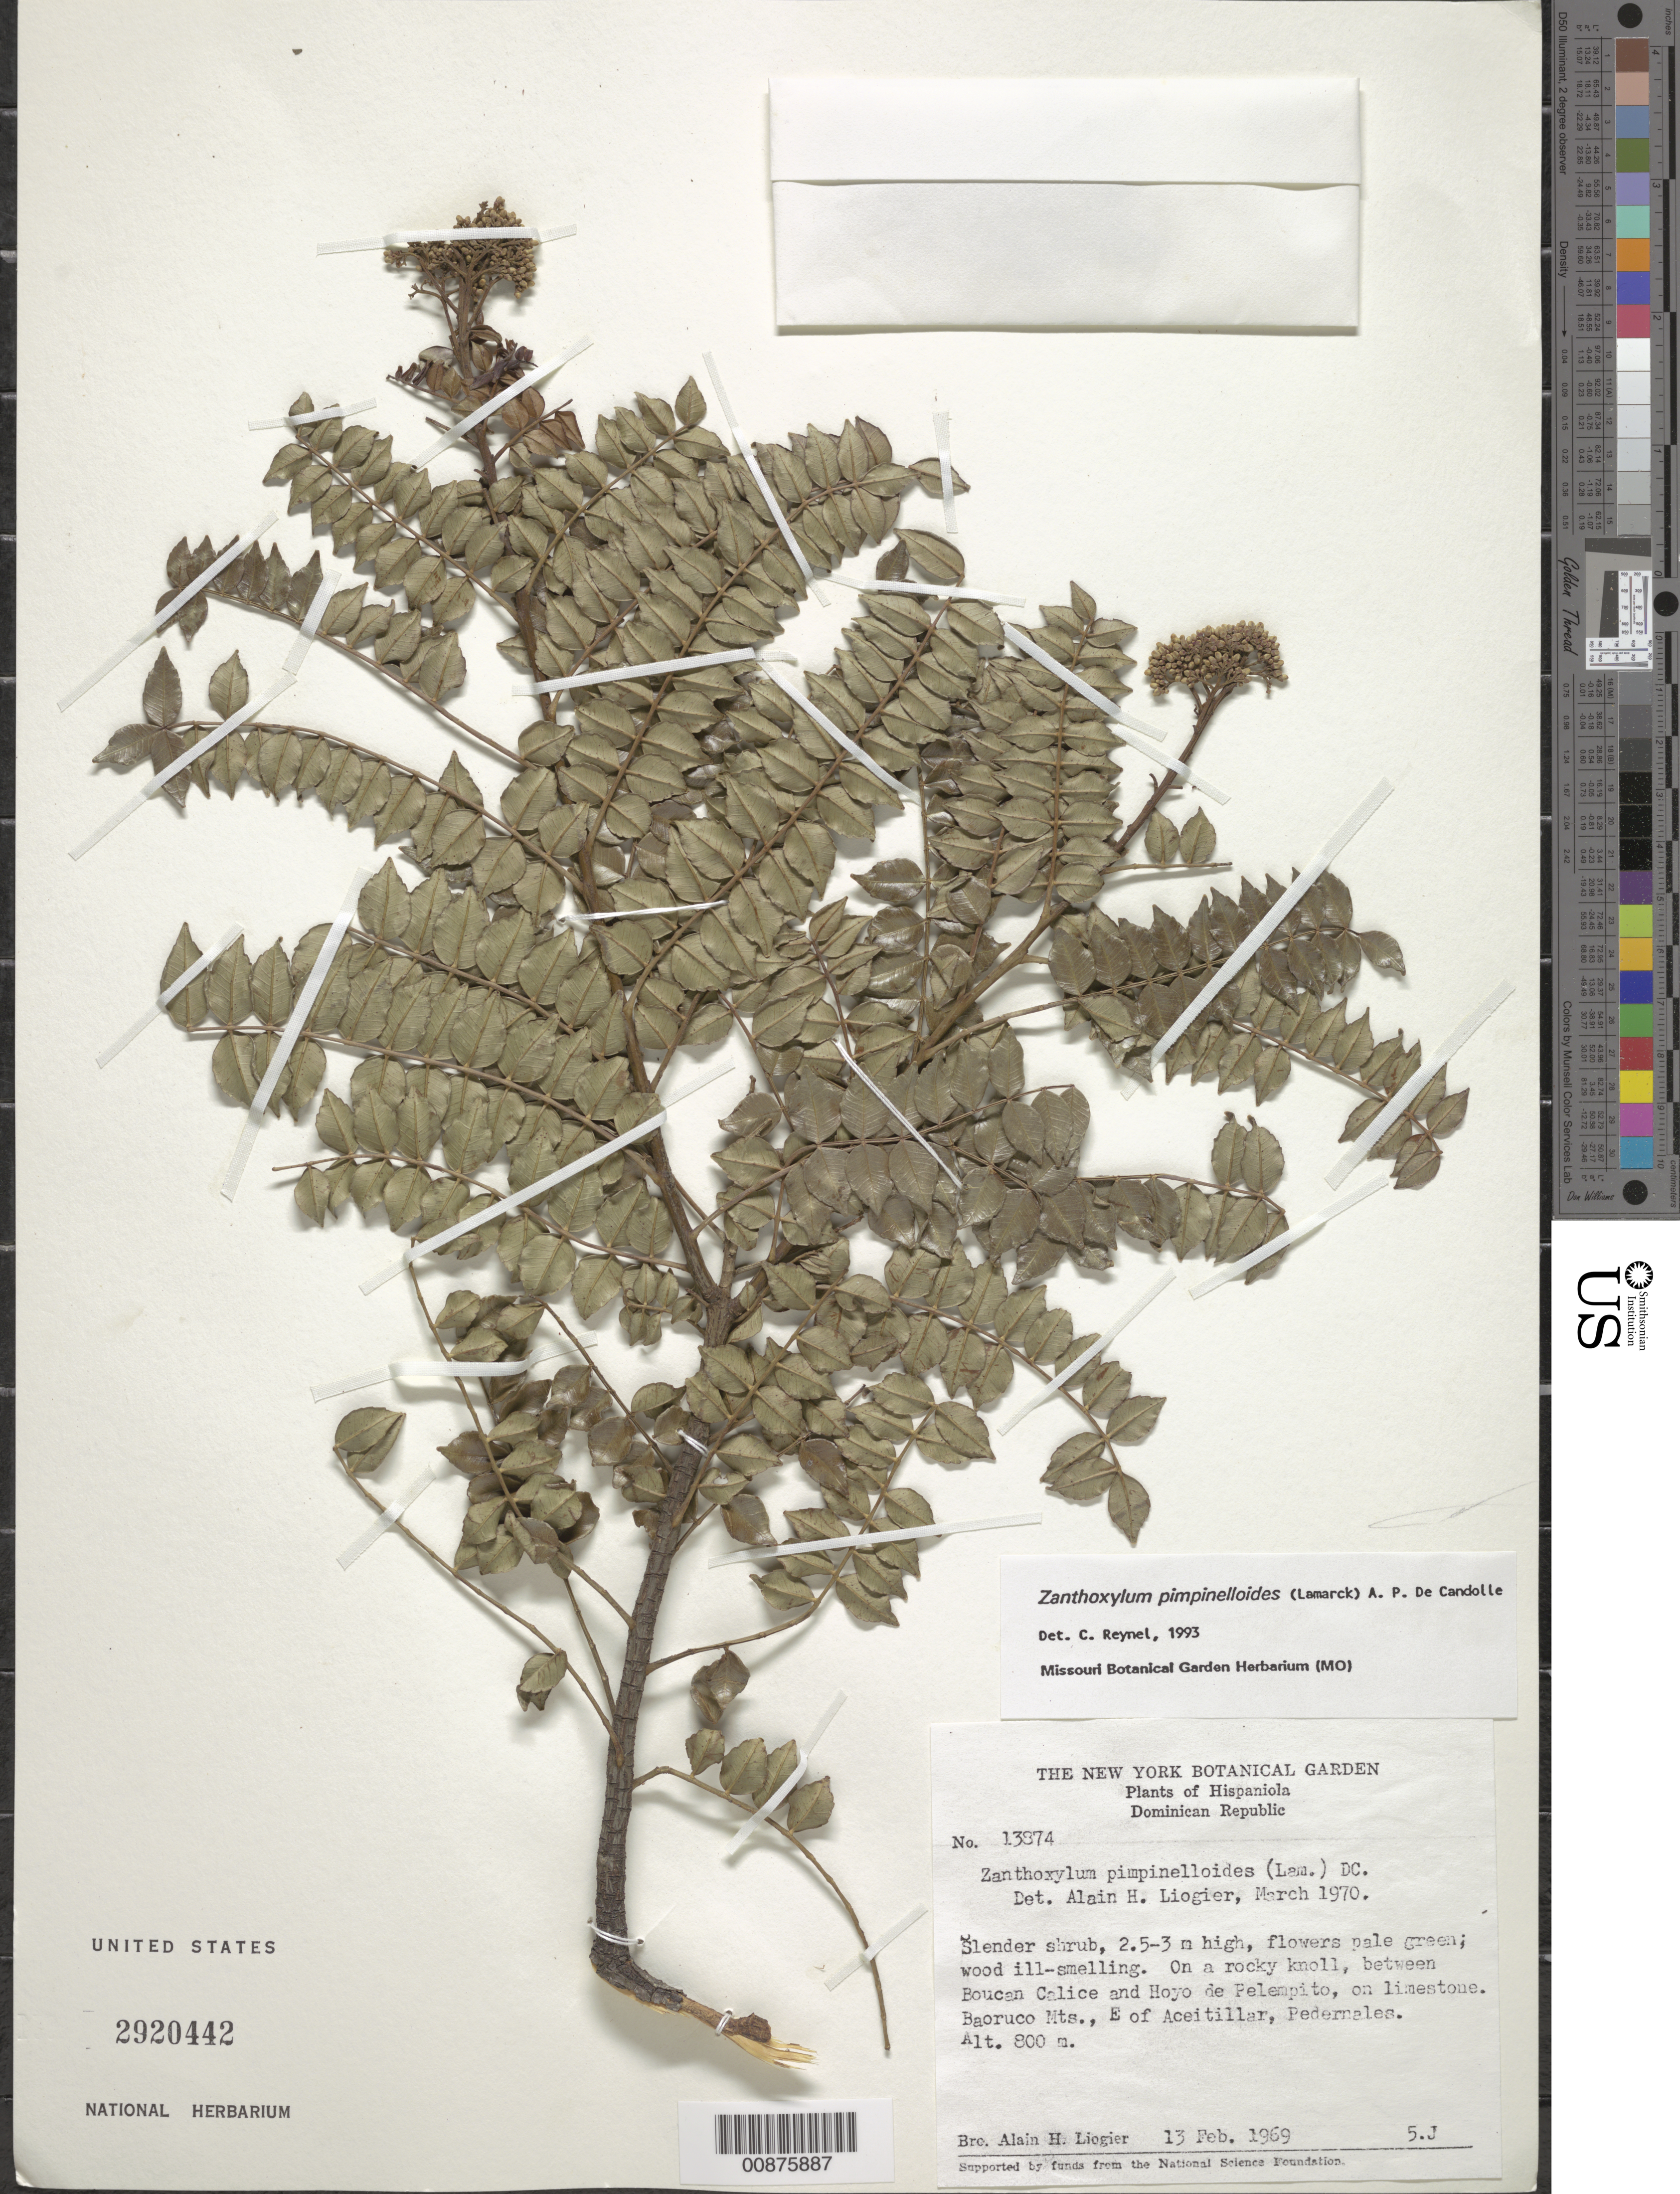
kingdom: Plantae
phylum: Tracheophyta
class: Magnoliopsida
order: Sapindales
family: Rutaceae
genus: Zanthoxylum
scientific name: Zanthoxylum pimpinelloides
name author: (Lam.) DC.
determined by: Reynel, Carlos A., (MO), Missouri Botanical Garden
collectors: A. H. Liogier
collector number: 13874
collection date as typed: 13 Feb 1969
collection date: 1969-02-13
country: Dominican Republic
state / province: Pedernales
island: Hispaniola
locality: Boucan Calice and Hoyo de Pelempito, Baoruco Mts., E of Aceitillar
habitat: On a rocky knoll, on limestone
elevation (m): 800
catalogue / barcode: US 2920442